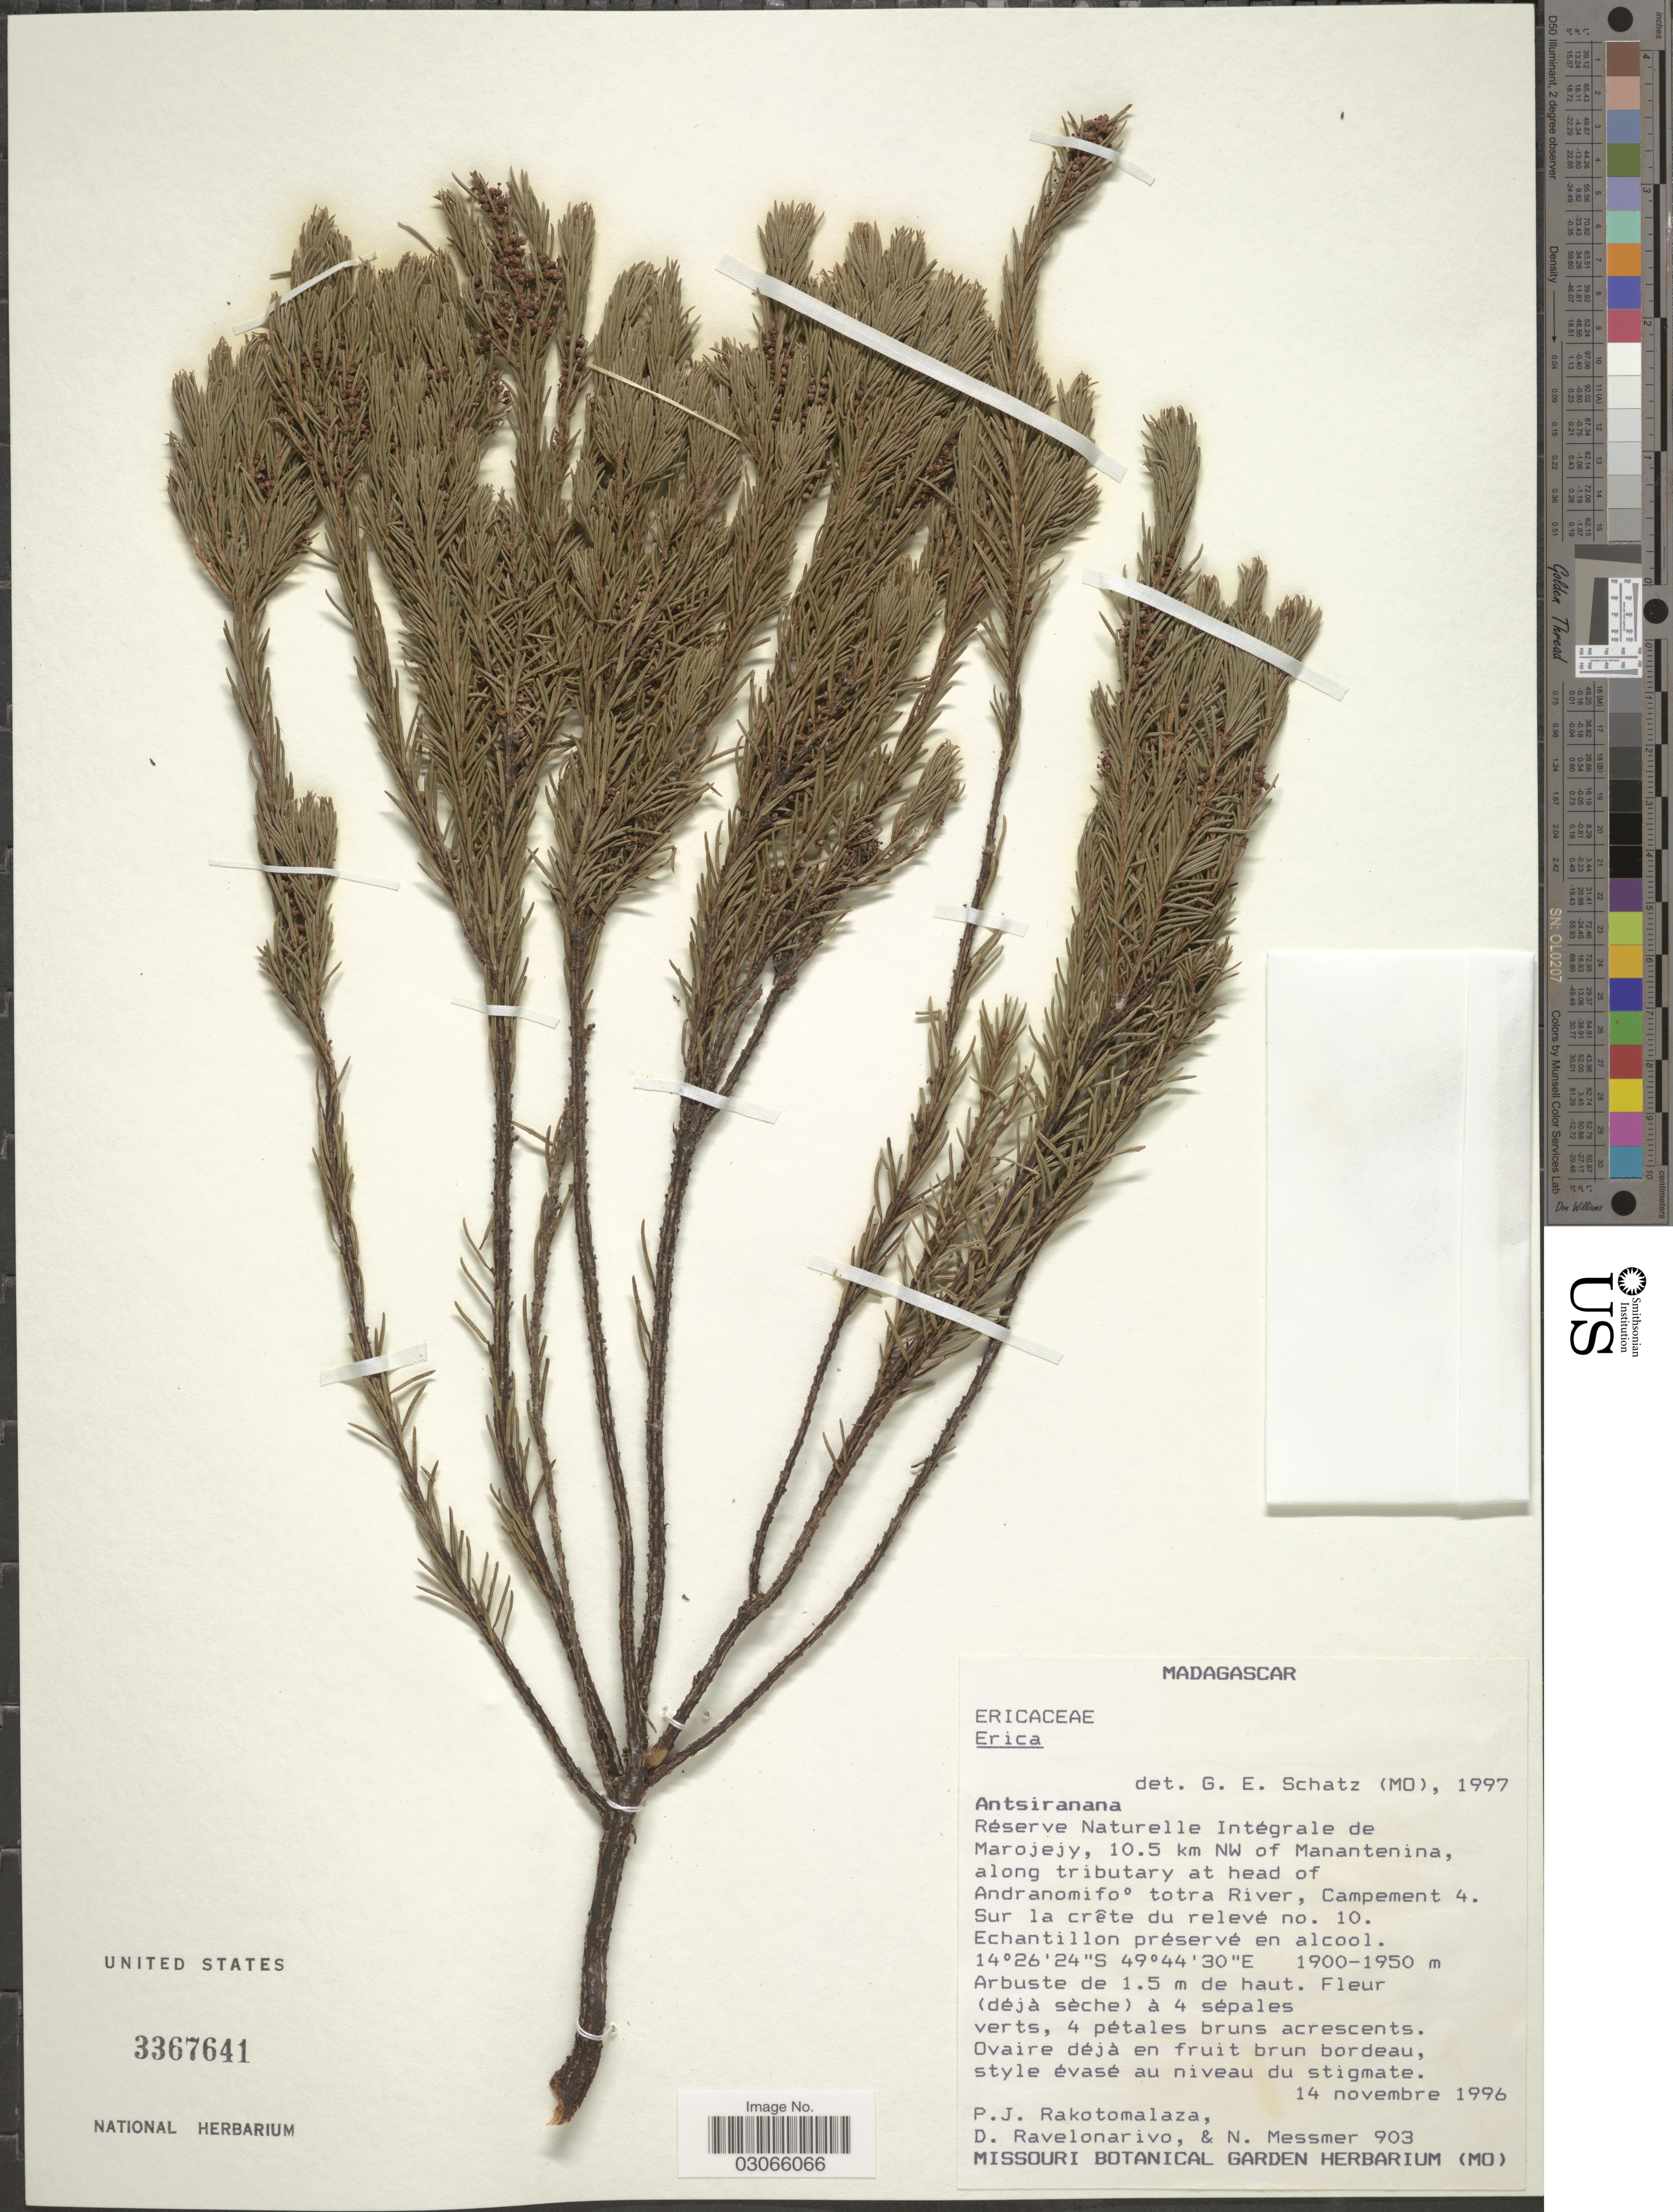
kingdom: Plantae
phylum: Tracheophyta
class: Magnoliopsida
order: Ericales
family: Ericaceae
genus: Erica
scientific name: Erica sp.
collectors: P. J. Rakotomalaza, D. Ravelonarivo & N. Messmer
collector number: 903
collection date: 1996-11-14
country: Madagascar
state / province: Sava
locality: Réserve Naturelle Intégrale de Marojejy, 10.5 km NW of Manantenina, along tributary at head of Andranomifo totra River, Campement 4.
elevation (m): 1900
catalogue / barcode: US 3367641